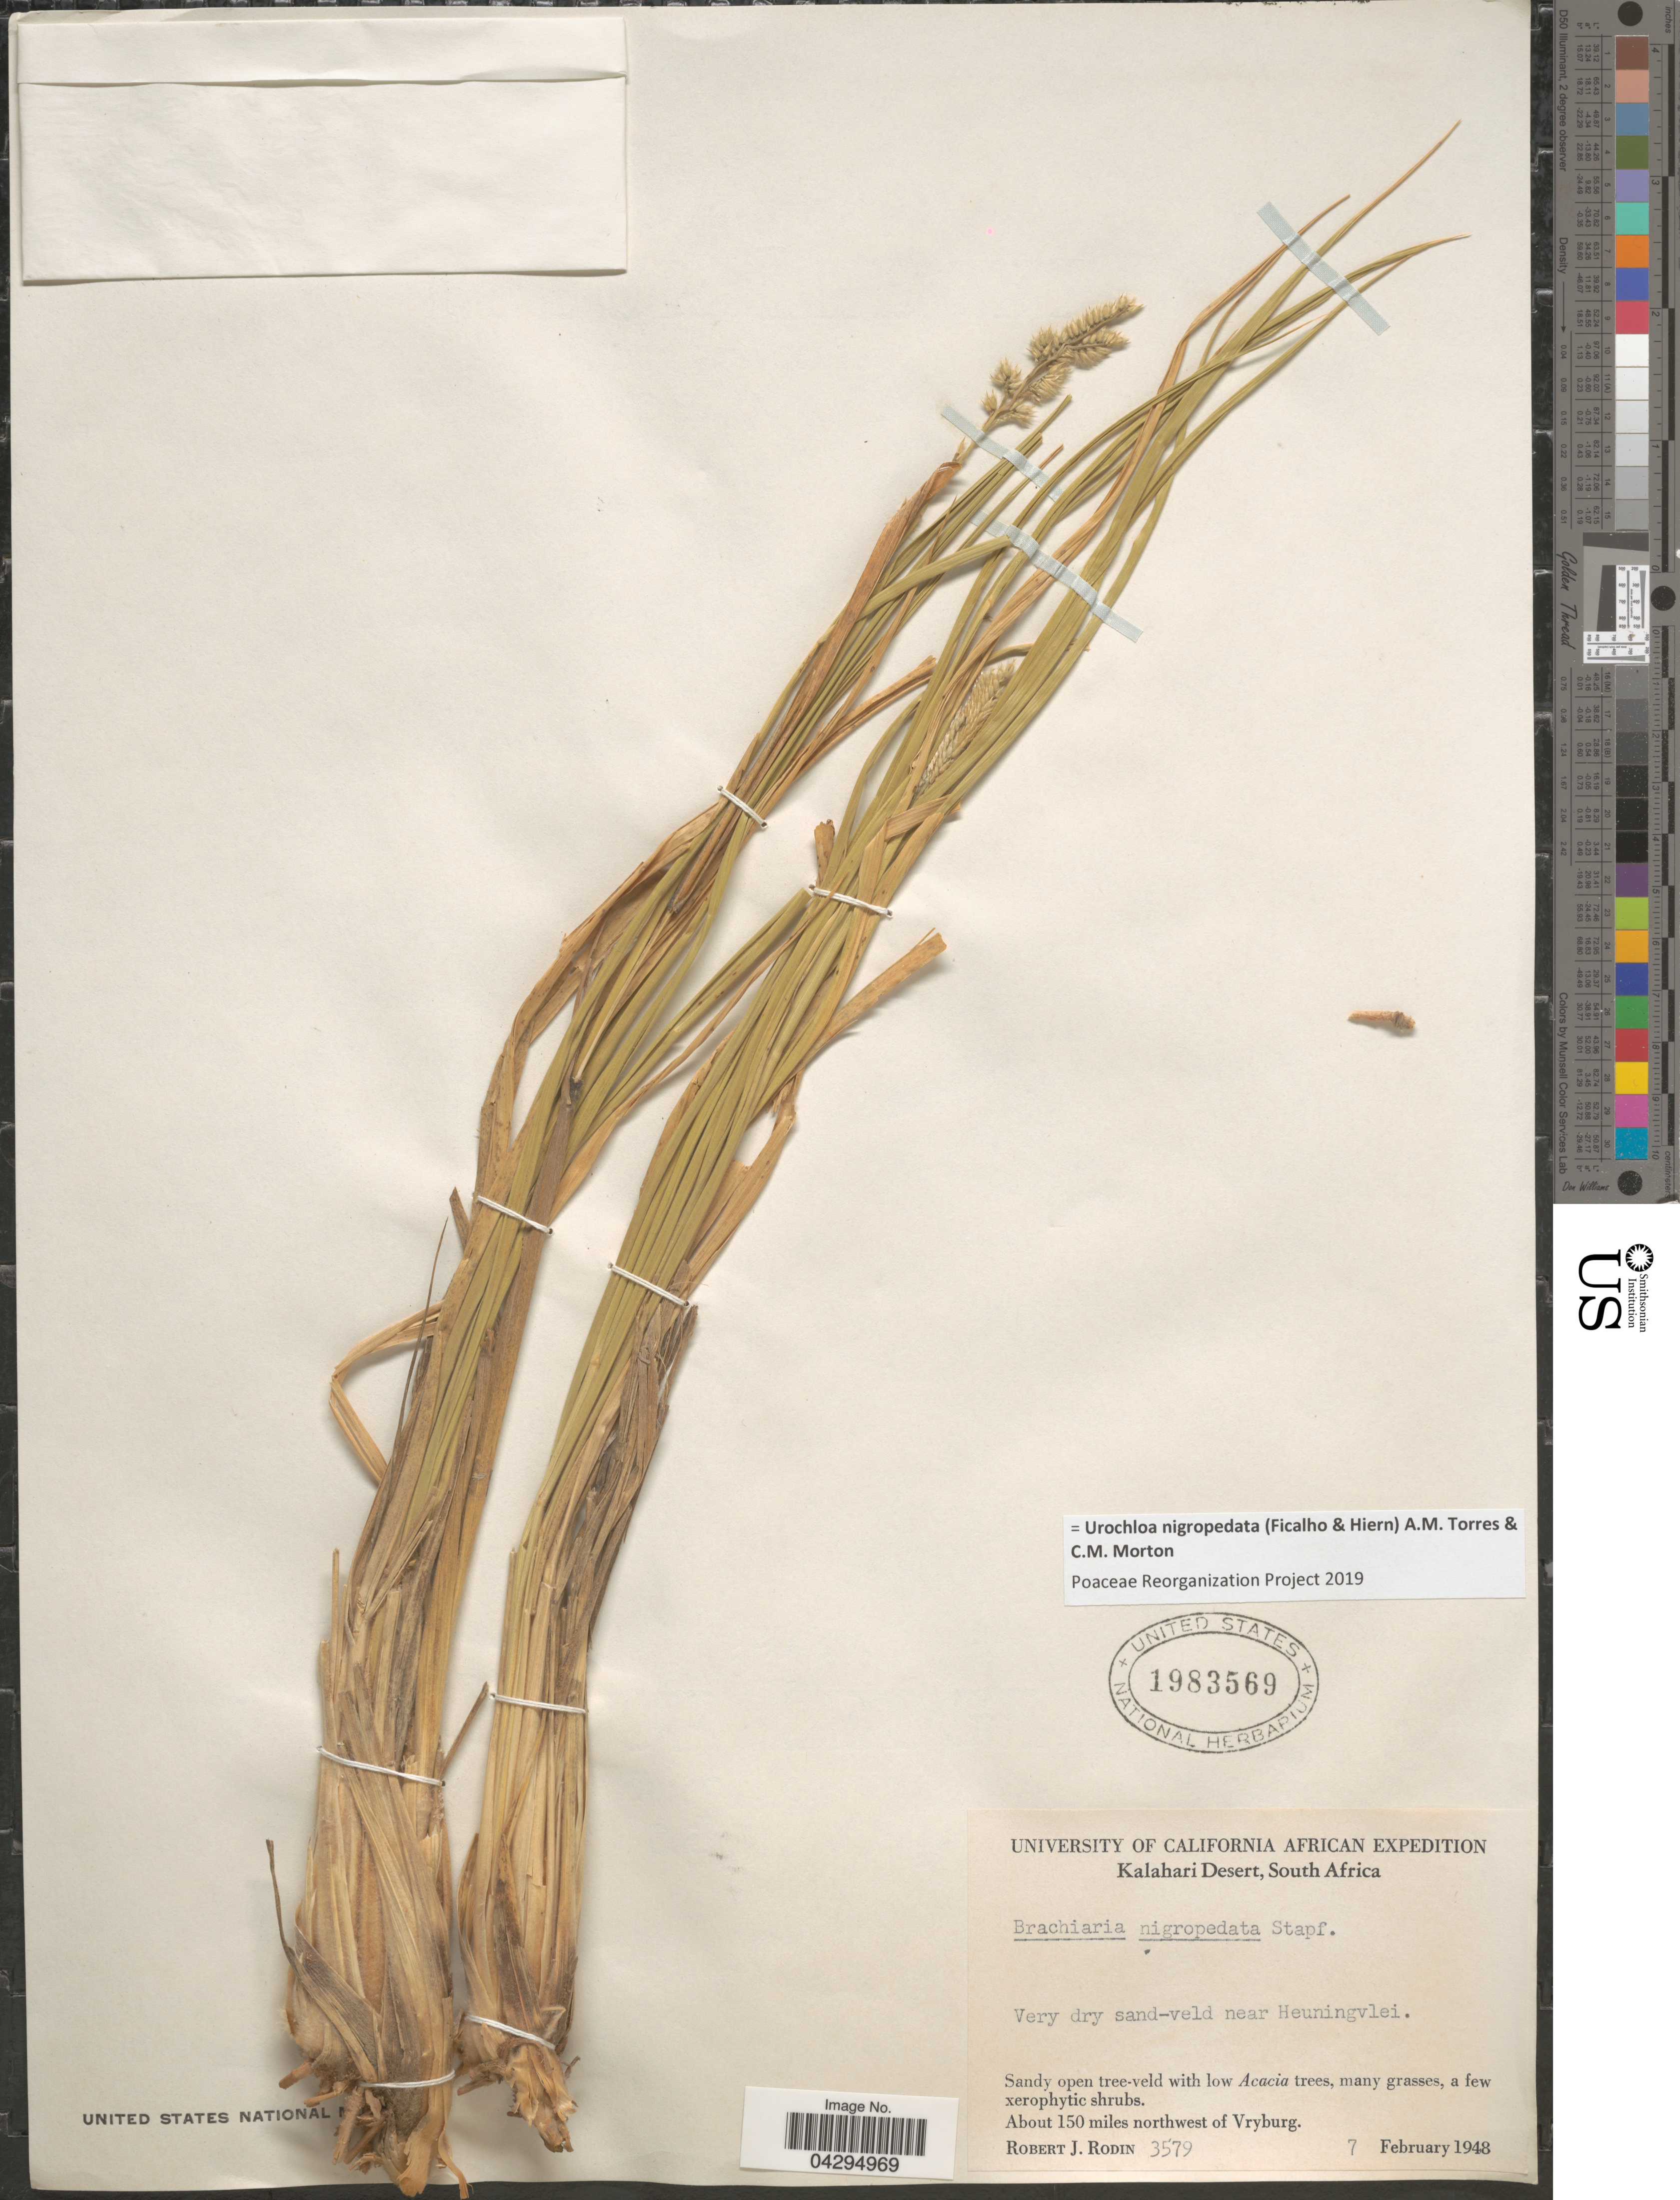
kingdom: Plantae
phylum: Tracheophyta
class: Liliopsida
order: Poales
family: Poaceae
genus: Urochloa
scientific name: Urochloa nigropedata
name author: (Ficalho & Hiern) A.M. Torres & C.M. Morton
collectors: R. J. Rodin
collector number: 3579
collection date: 1948-02-07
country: South Africa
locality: University of California African Expedition. Kalahari Desert. About 150 miles northwest of Vryburg.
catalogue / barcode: US 1983569